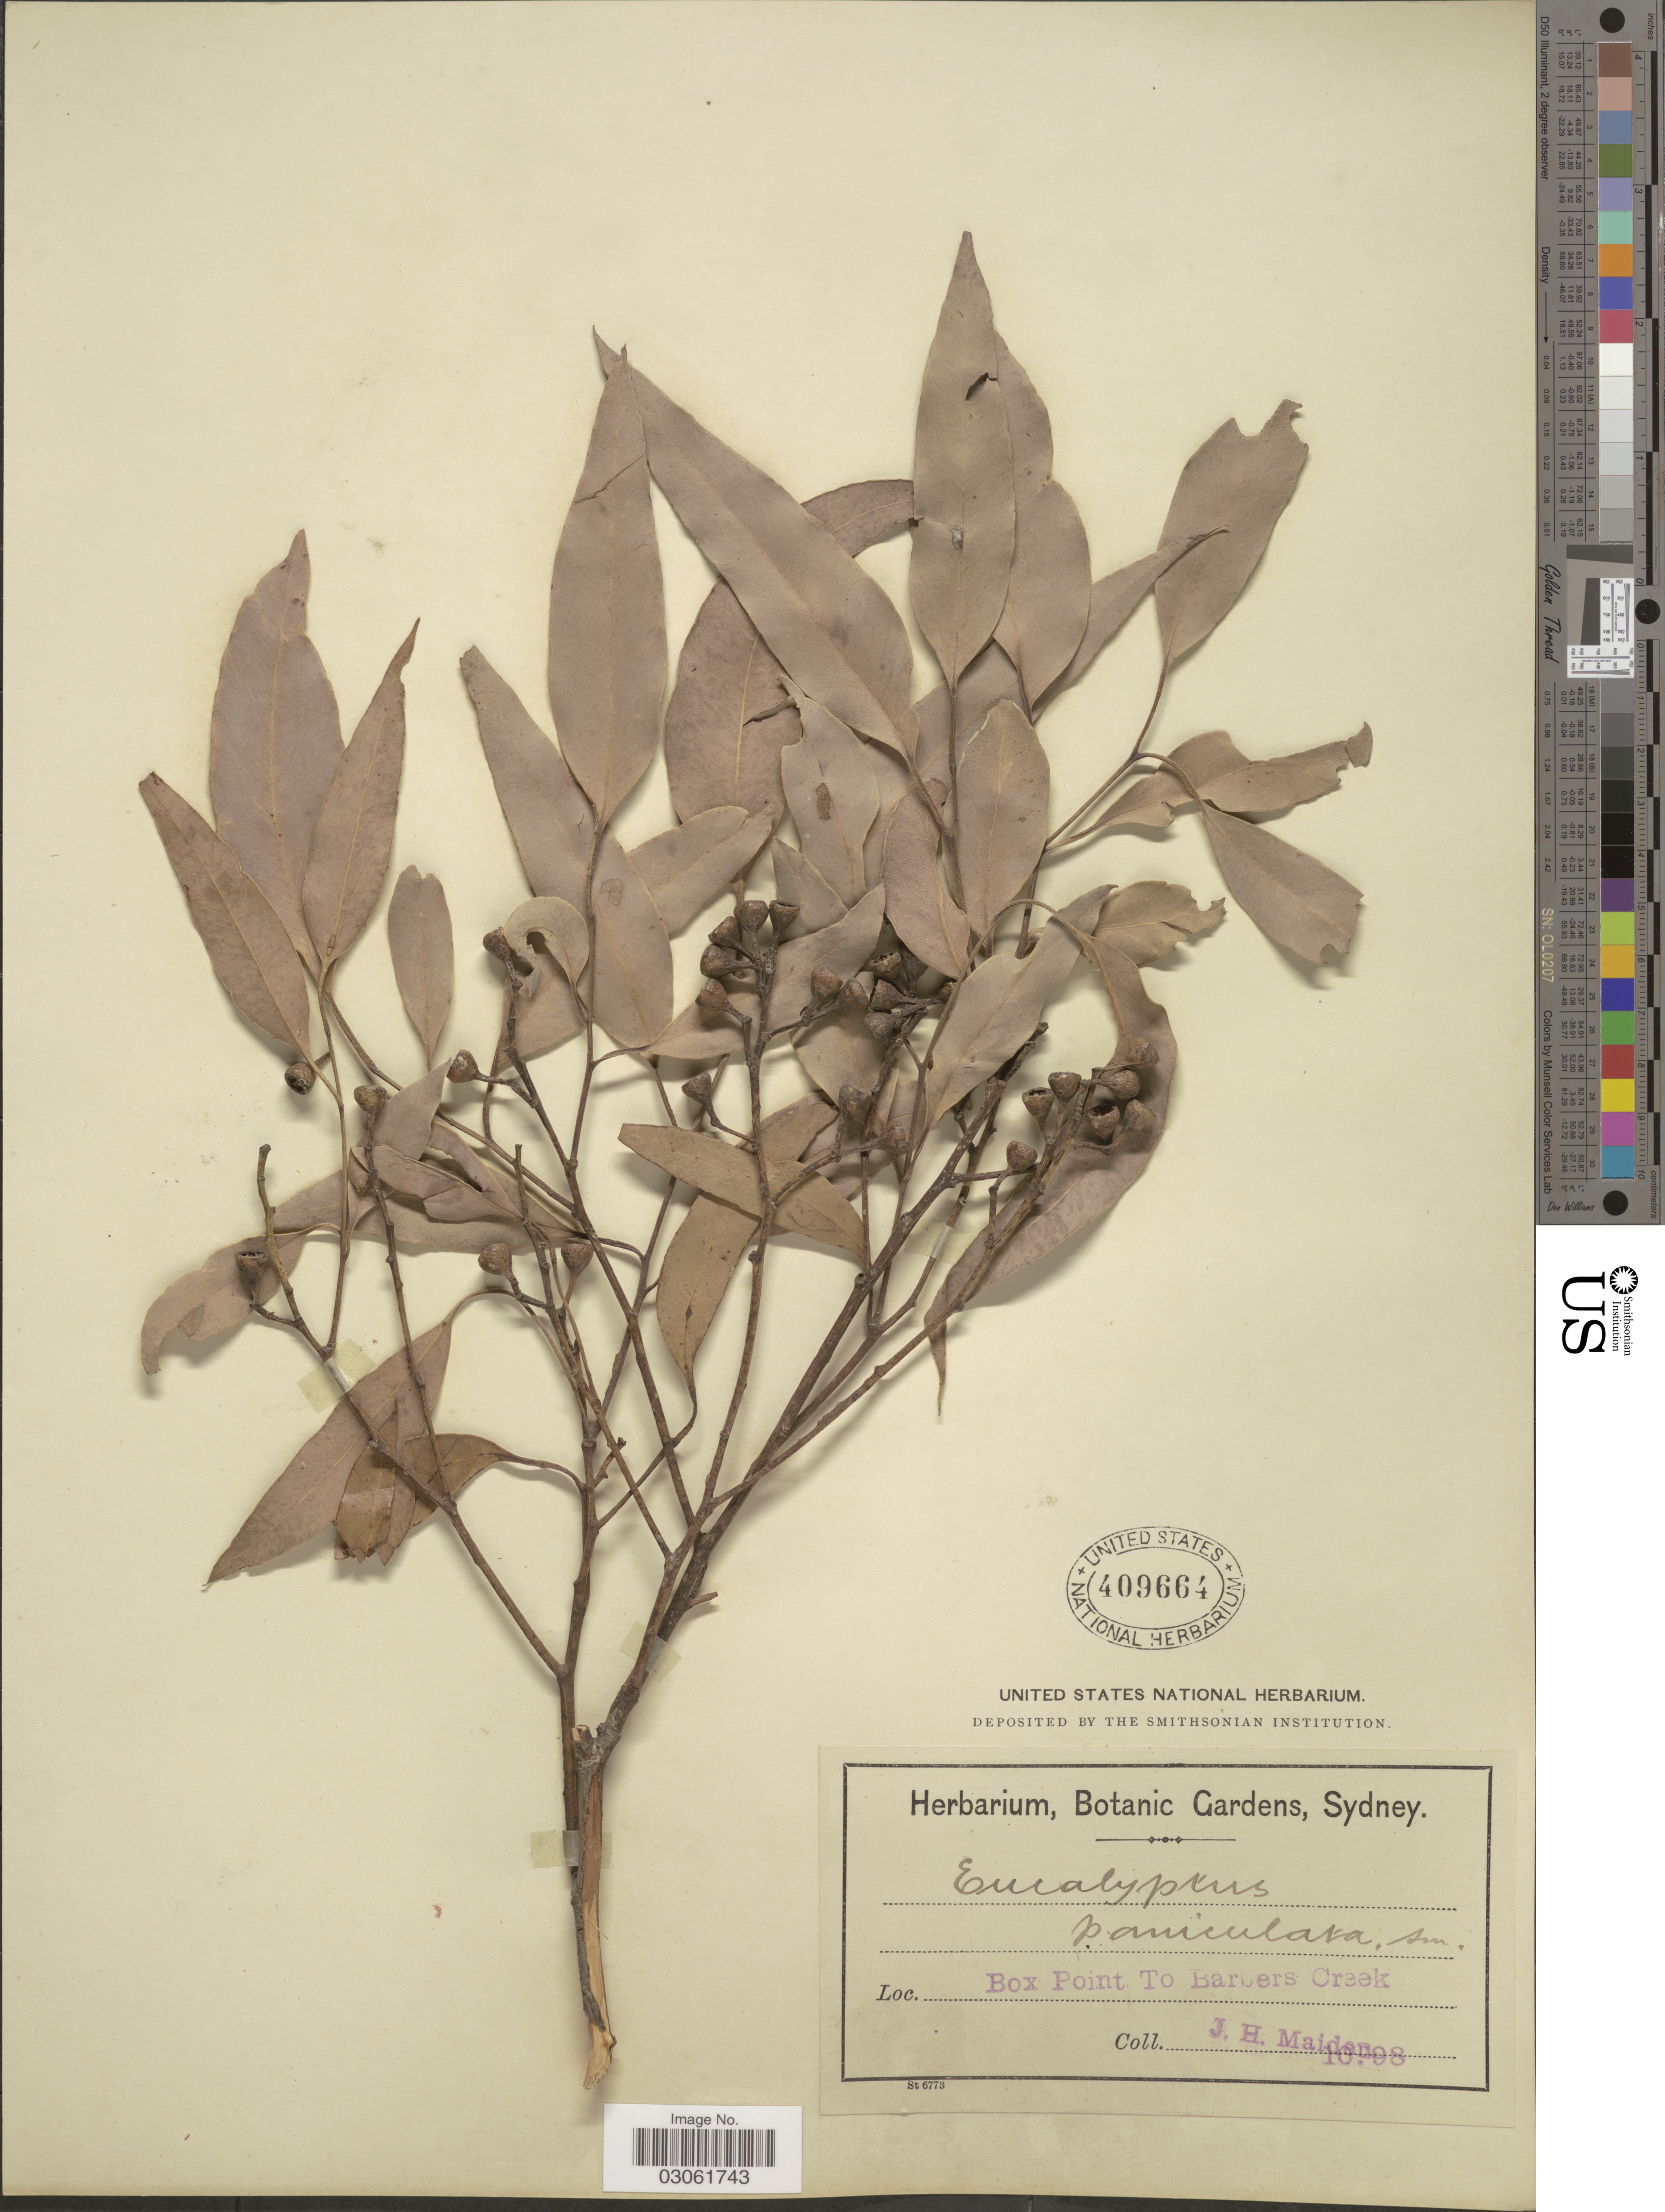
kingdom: Plantae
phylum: Tracheophyta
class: Magnoliopsida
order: Myrtales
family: Myrtaceae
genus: Eucalyptus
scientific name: Eucalyptus paniculata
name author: Sm.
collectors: J. Maiden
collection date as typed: Transcribed d/m/y: /10/98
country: Australia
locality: Box Point to Barbers Creek.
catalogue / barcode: US 409664